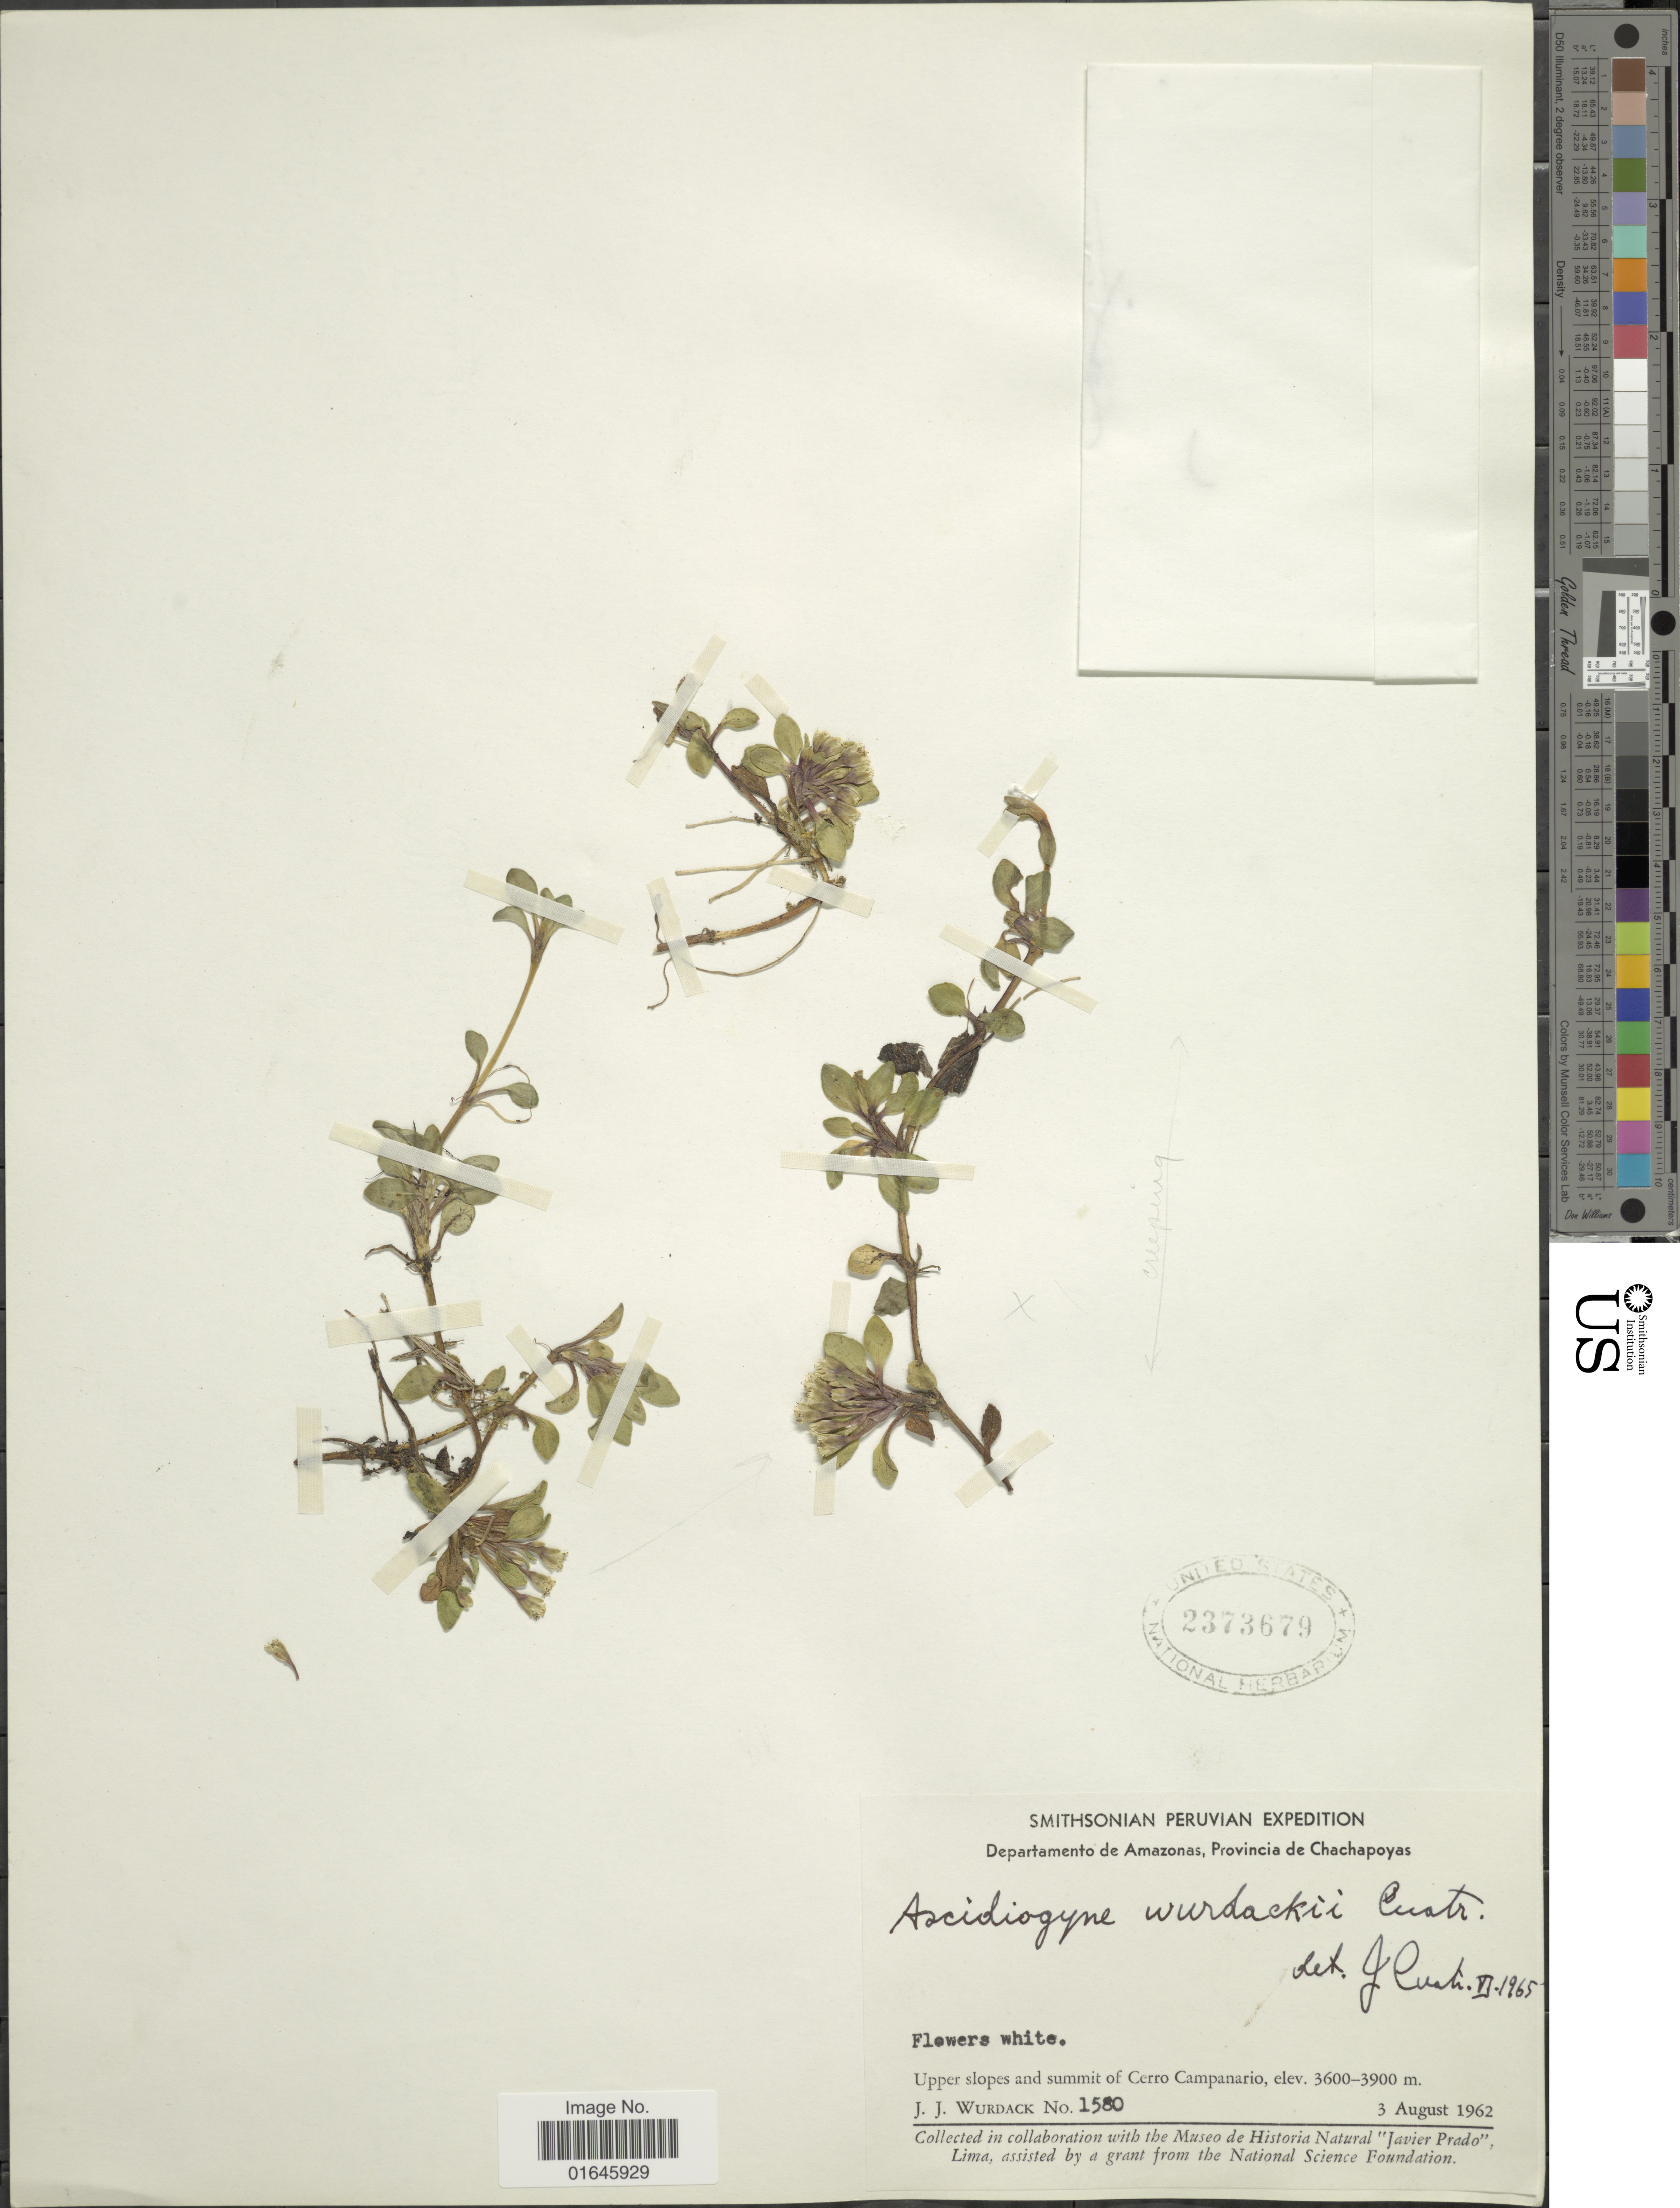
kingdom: Plantae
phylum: Tracheophyta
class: Magnoliopsida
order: Asterales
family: Asteraceae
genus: Ascidiogyne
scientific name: Ascidiogyne wurdackii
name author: Cuatrec.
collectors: J. J. Wurdack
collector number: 1580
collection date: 1962-08-03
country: Peru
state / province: Amazonas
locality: Departamento de Amazonias, Provincia de Chachapoyas, Upper slopes and summit of Cerro Campanario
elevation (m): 3600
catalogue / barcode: US 2373679